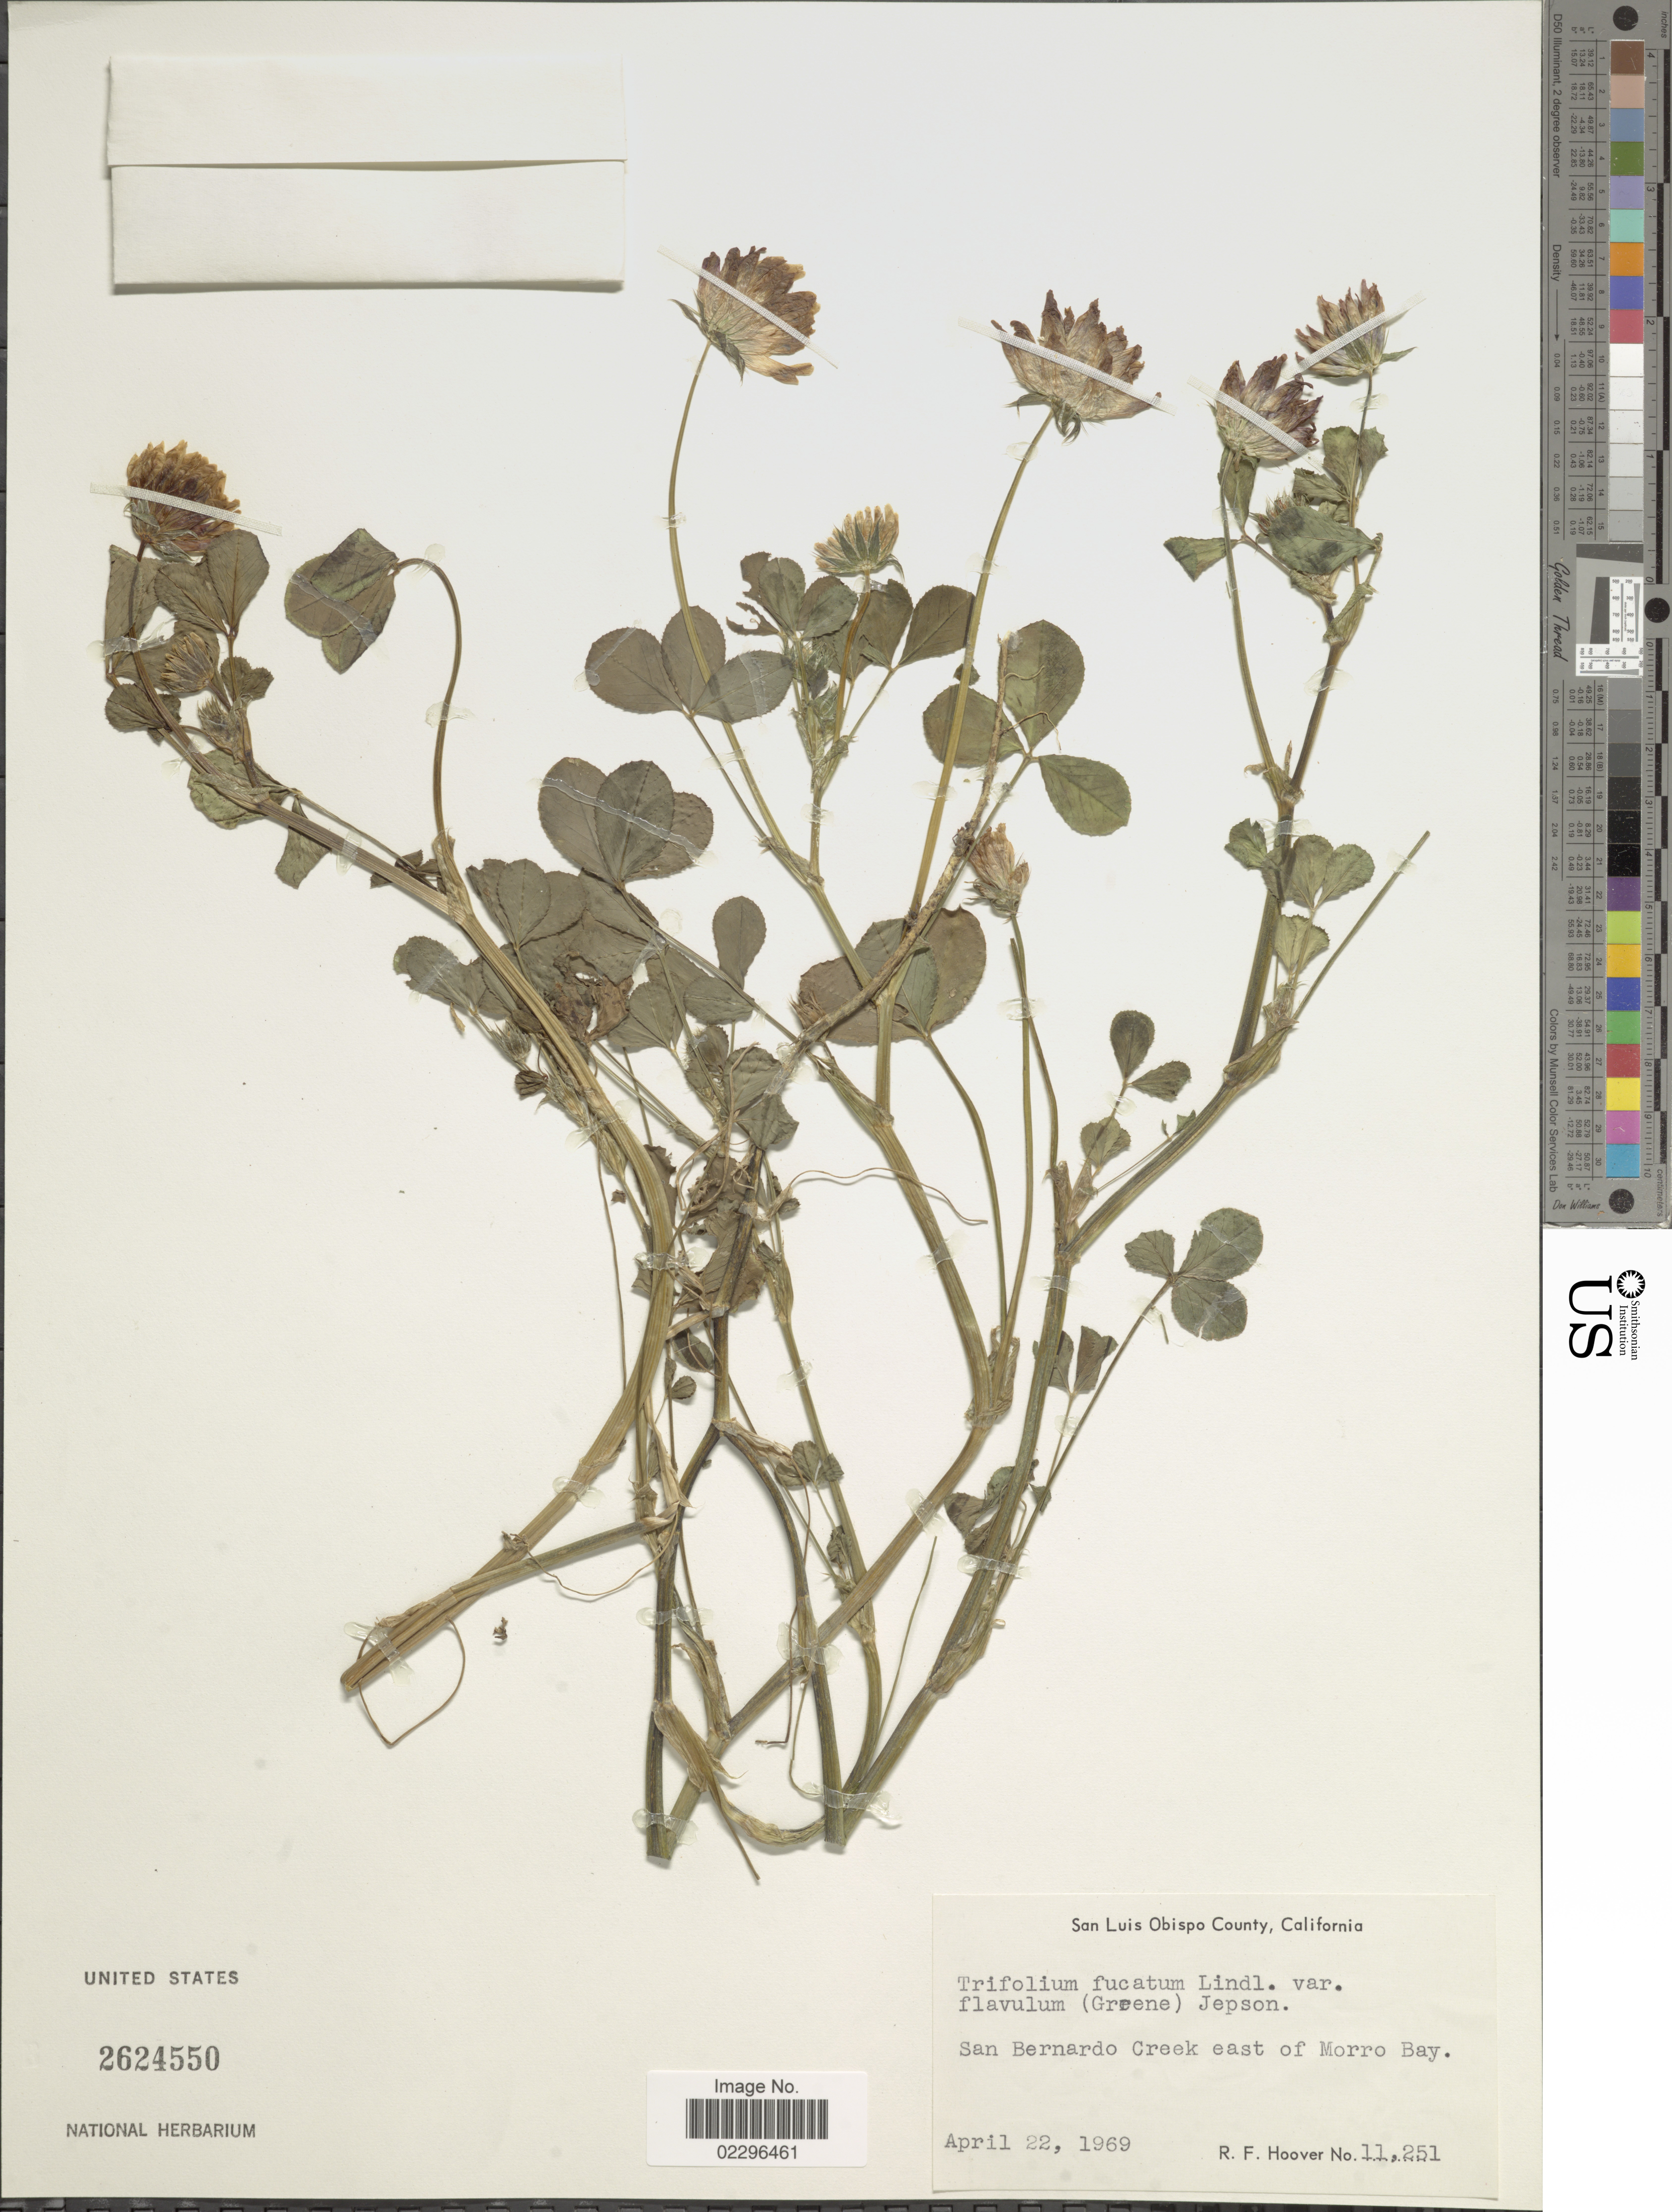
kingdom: Plantae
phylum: Tracheophyta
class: Magnoliopsida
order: Fabales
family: Fabaceae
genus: Trifolium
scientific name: Trifolium fucatum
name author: Lindl.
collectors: R. F. Hoover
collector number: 11251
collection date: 1969-04-22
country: United States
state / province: California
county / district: San Luis Obispo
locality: San Luis Obispo County, California, San Bernardo Creek east of Morro Bay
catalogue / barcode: US 2624450